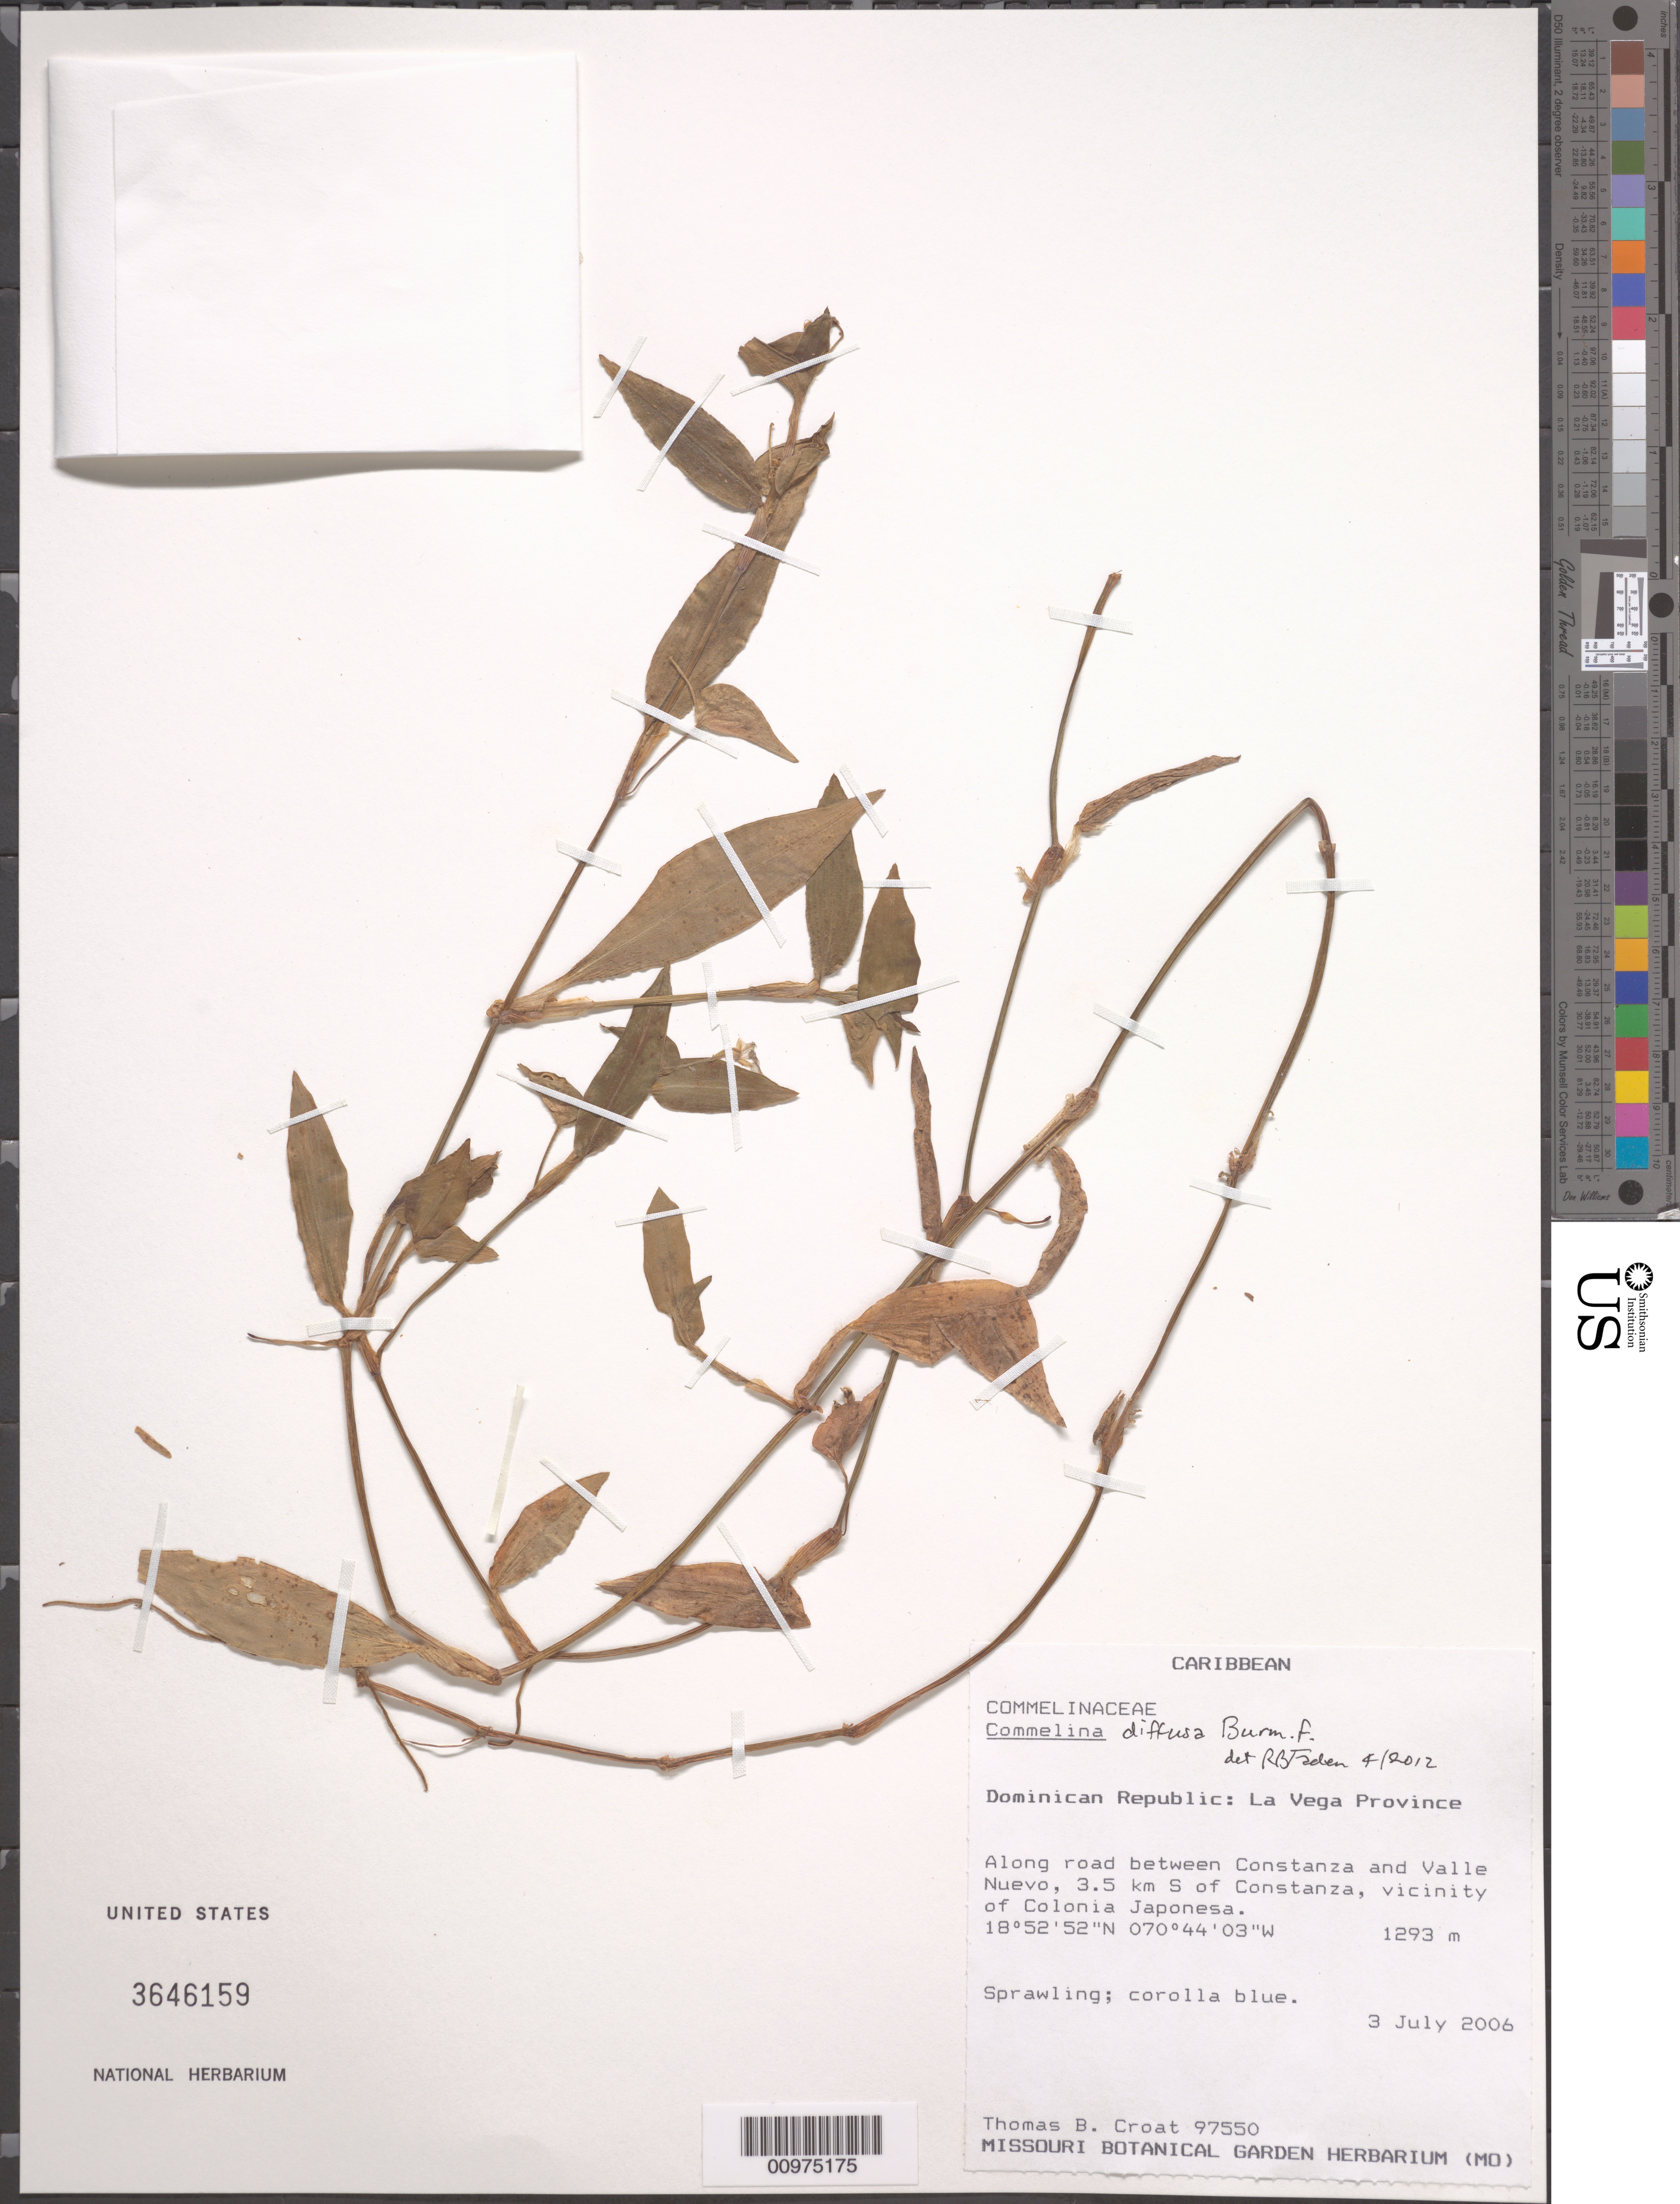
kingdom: Plantae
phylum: Tracheophyta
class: Liliopsida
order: Commelinales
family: Commelinaceae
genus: Commelina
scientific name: Commelina diffusa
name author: Burm. f.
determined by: Faden, Robert B., (US), Smithsonian Institution - National Museum of Natural History (UNITED STATES)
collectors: T. B. Croat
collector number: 97550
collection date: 2006-07-03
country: Dominican Republic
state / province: La Vega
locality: Along road between Constanza and Valle Nuevo, 3.5 km S of Constanza, vicinity of Colonia Japonesa.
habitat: Along road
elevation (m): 1293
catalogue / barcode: US 3646159